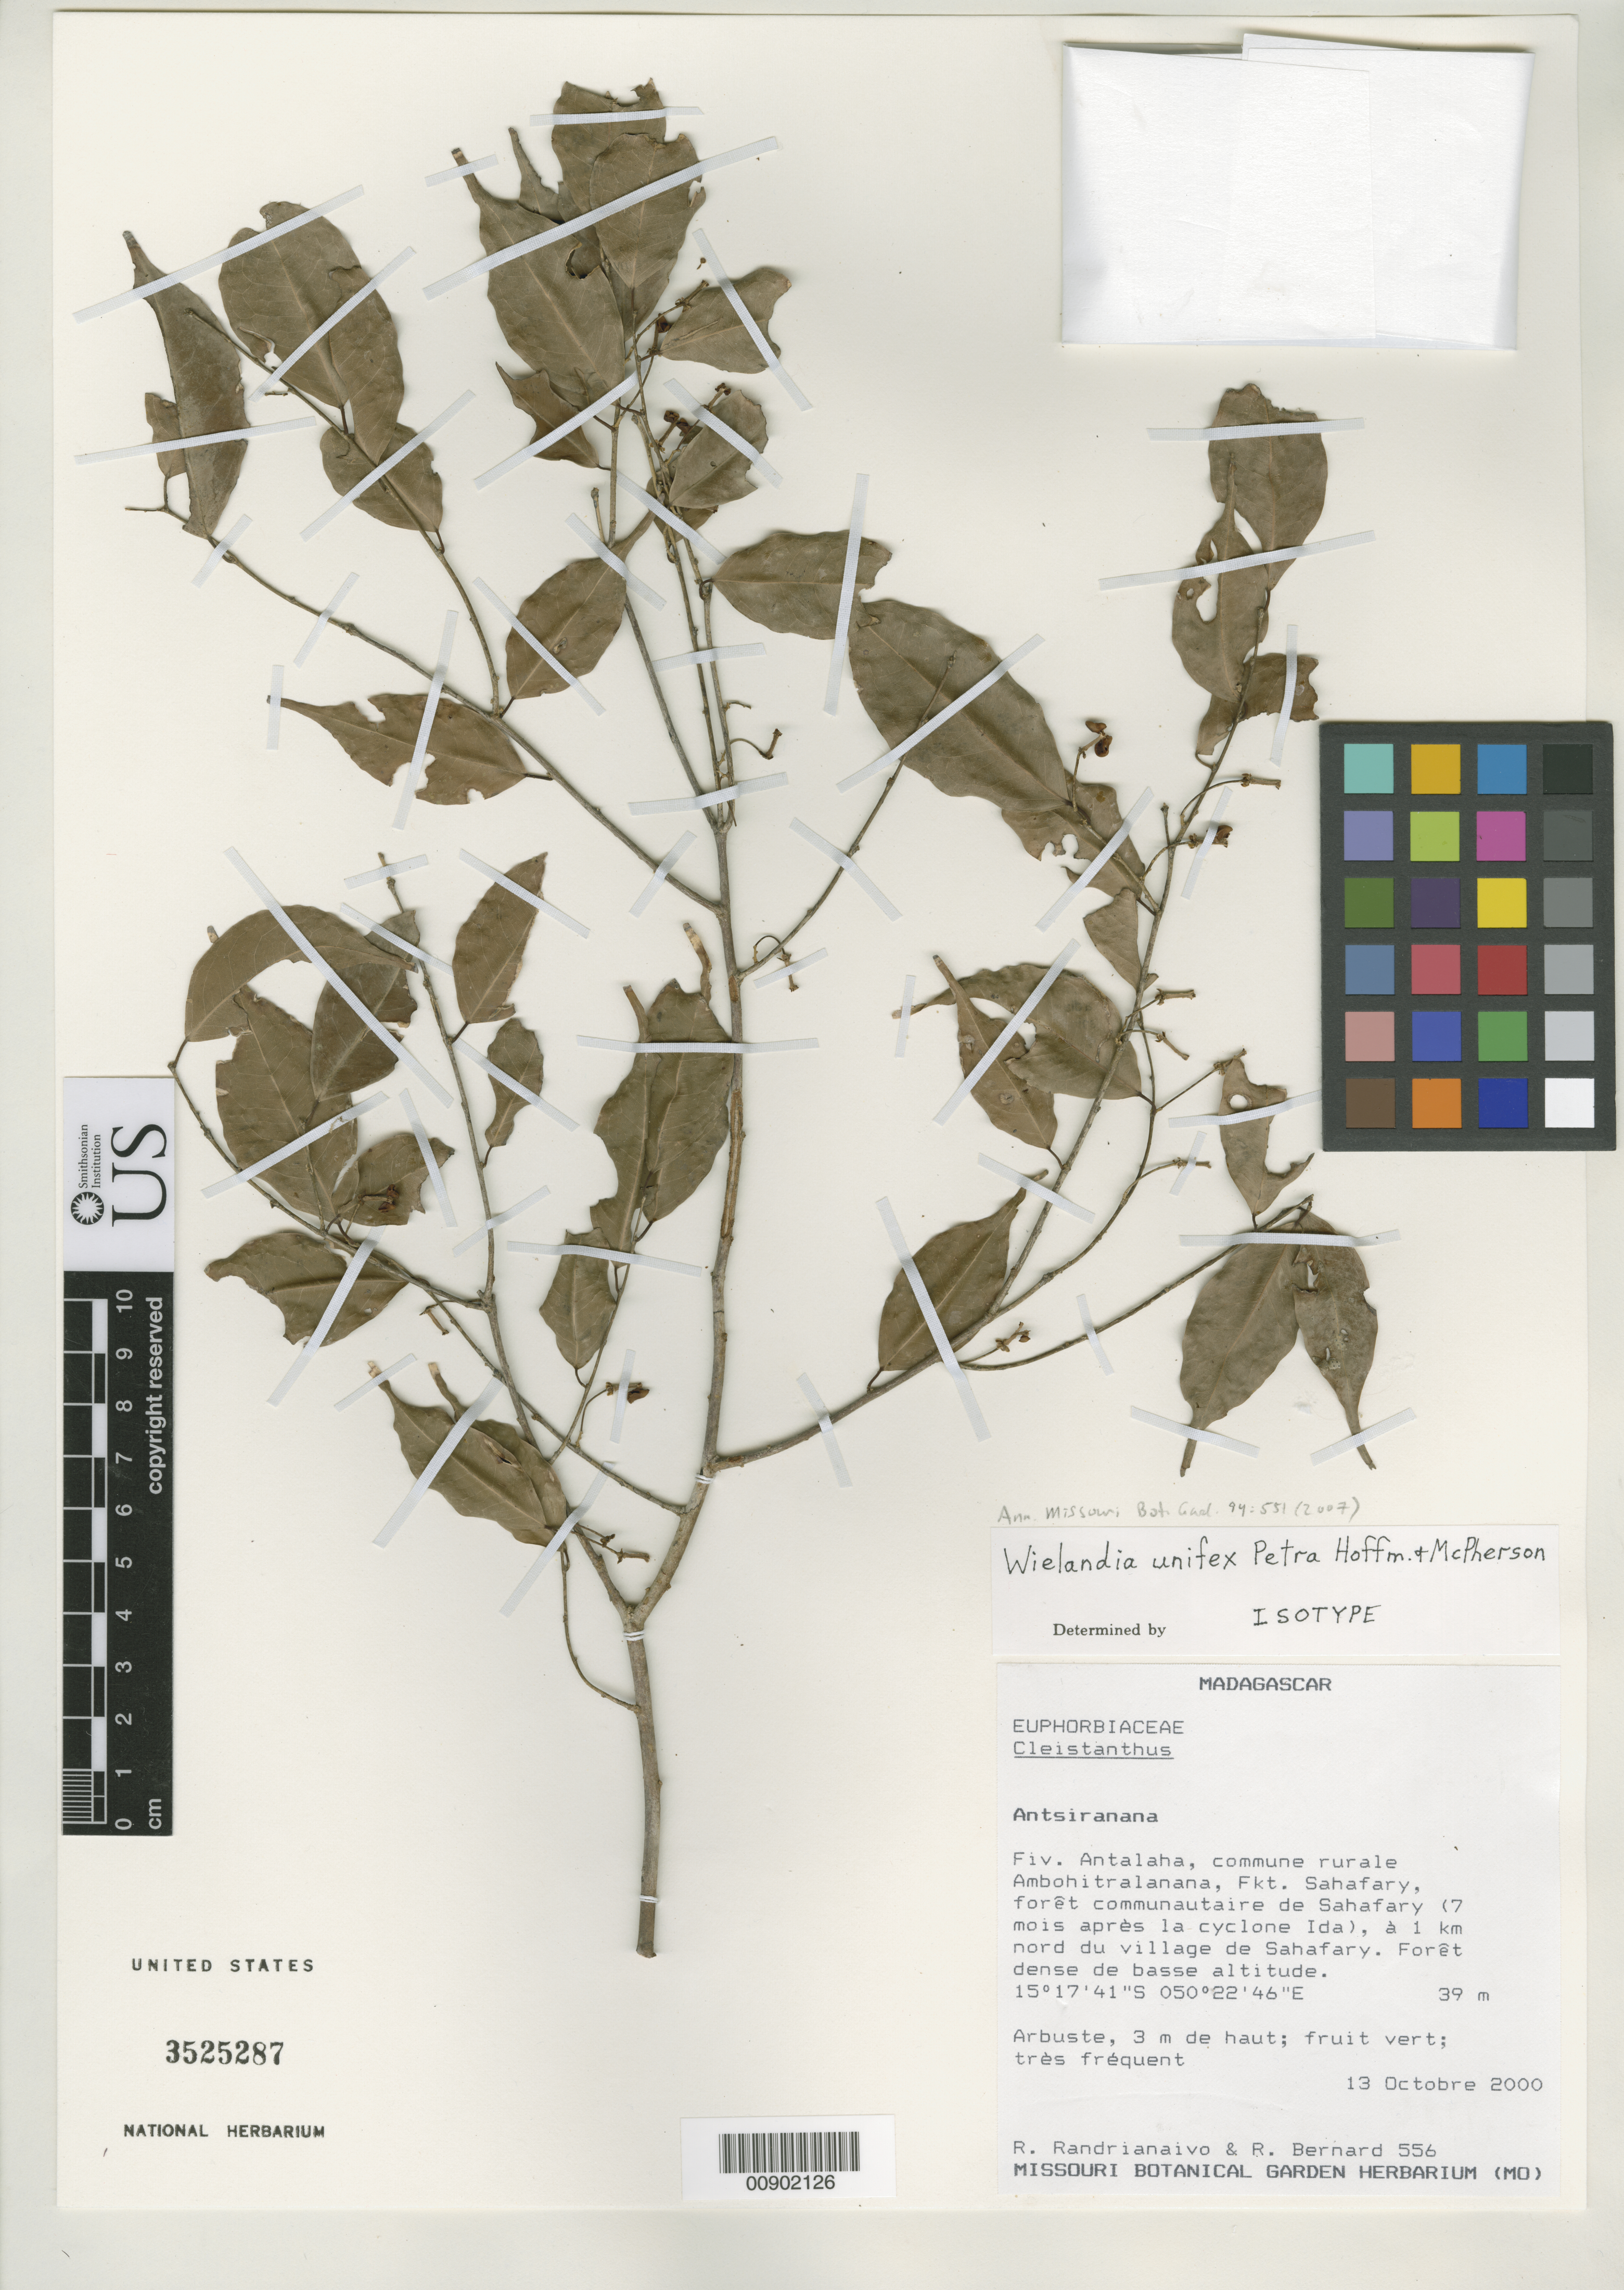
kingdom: Plantae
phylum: Tracheophyta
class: Magnoliopsida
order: Malpighiales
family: Phyllanthaceae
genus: Wielandia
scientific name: Wielandia unifex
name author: Hoffman & McPherson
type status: Isotype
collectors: R. Randrianaivo & R. Bernard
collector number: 556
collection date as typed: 13 Oct 2000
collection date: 2000-10-13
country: Madagascar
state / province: Sava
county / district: Antalaha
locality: Antsiranana. Fiv. Antalaha, commune rurale Ambohitralanana, Fkt. Sahafary, forêt communautaire de Sahafary (7 mois après la cyclone Ida), à 1 km nord du village de Sahafary.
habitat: Forêt dense de basse altitude.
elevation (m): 39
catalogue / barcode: US 3525287